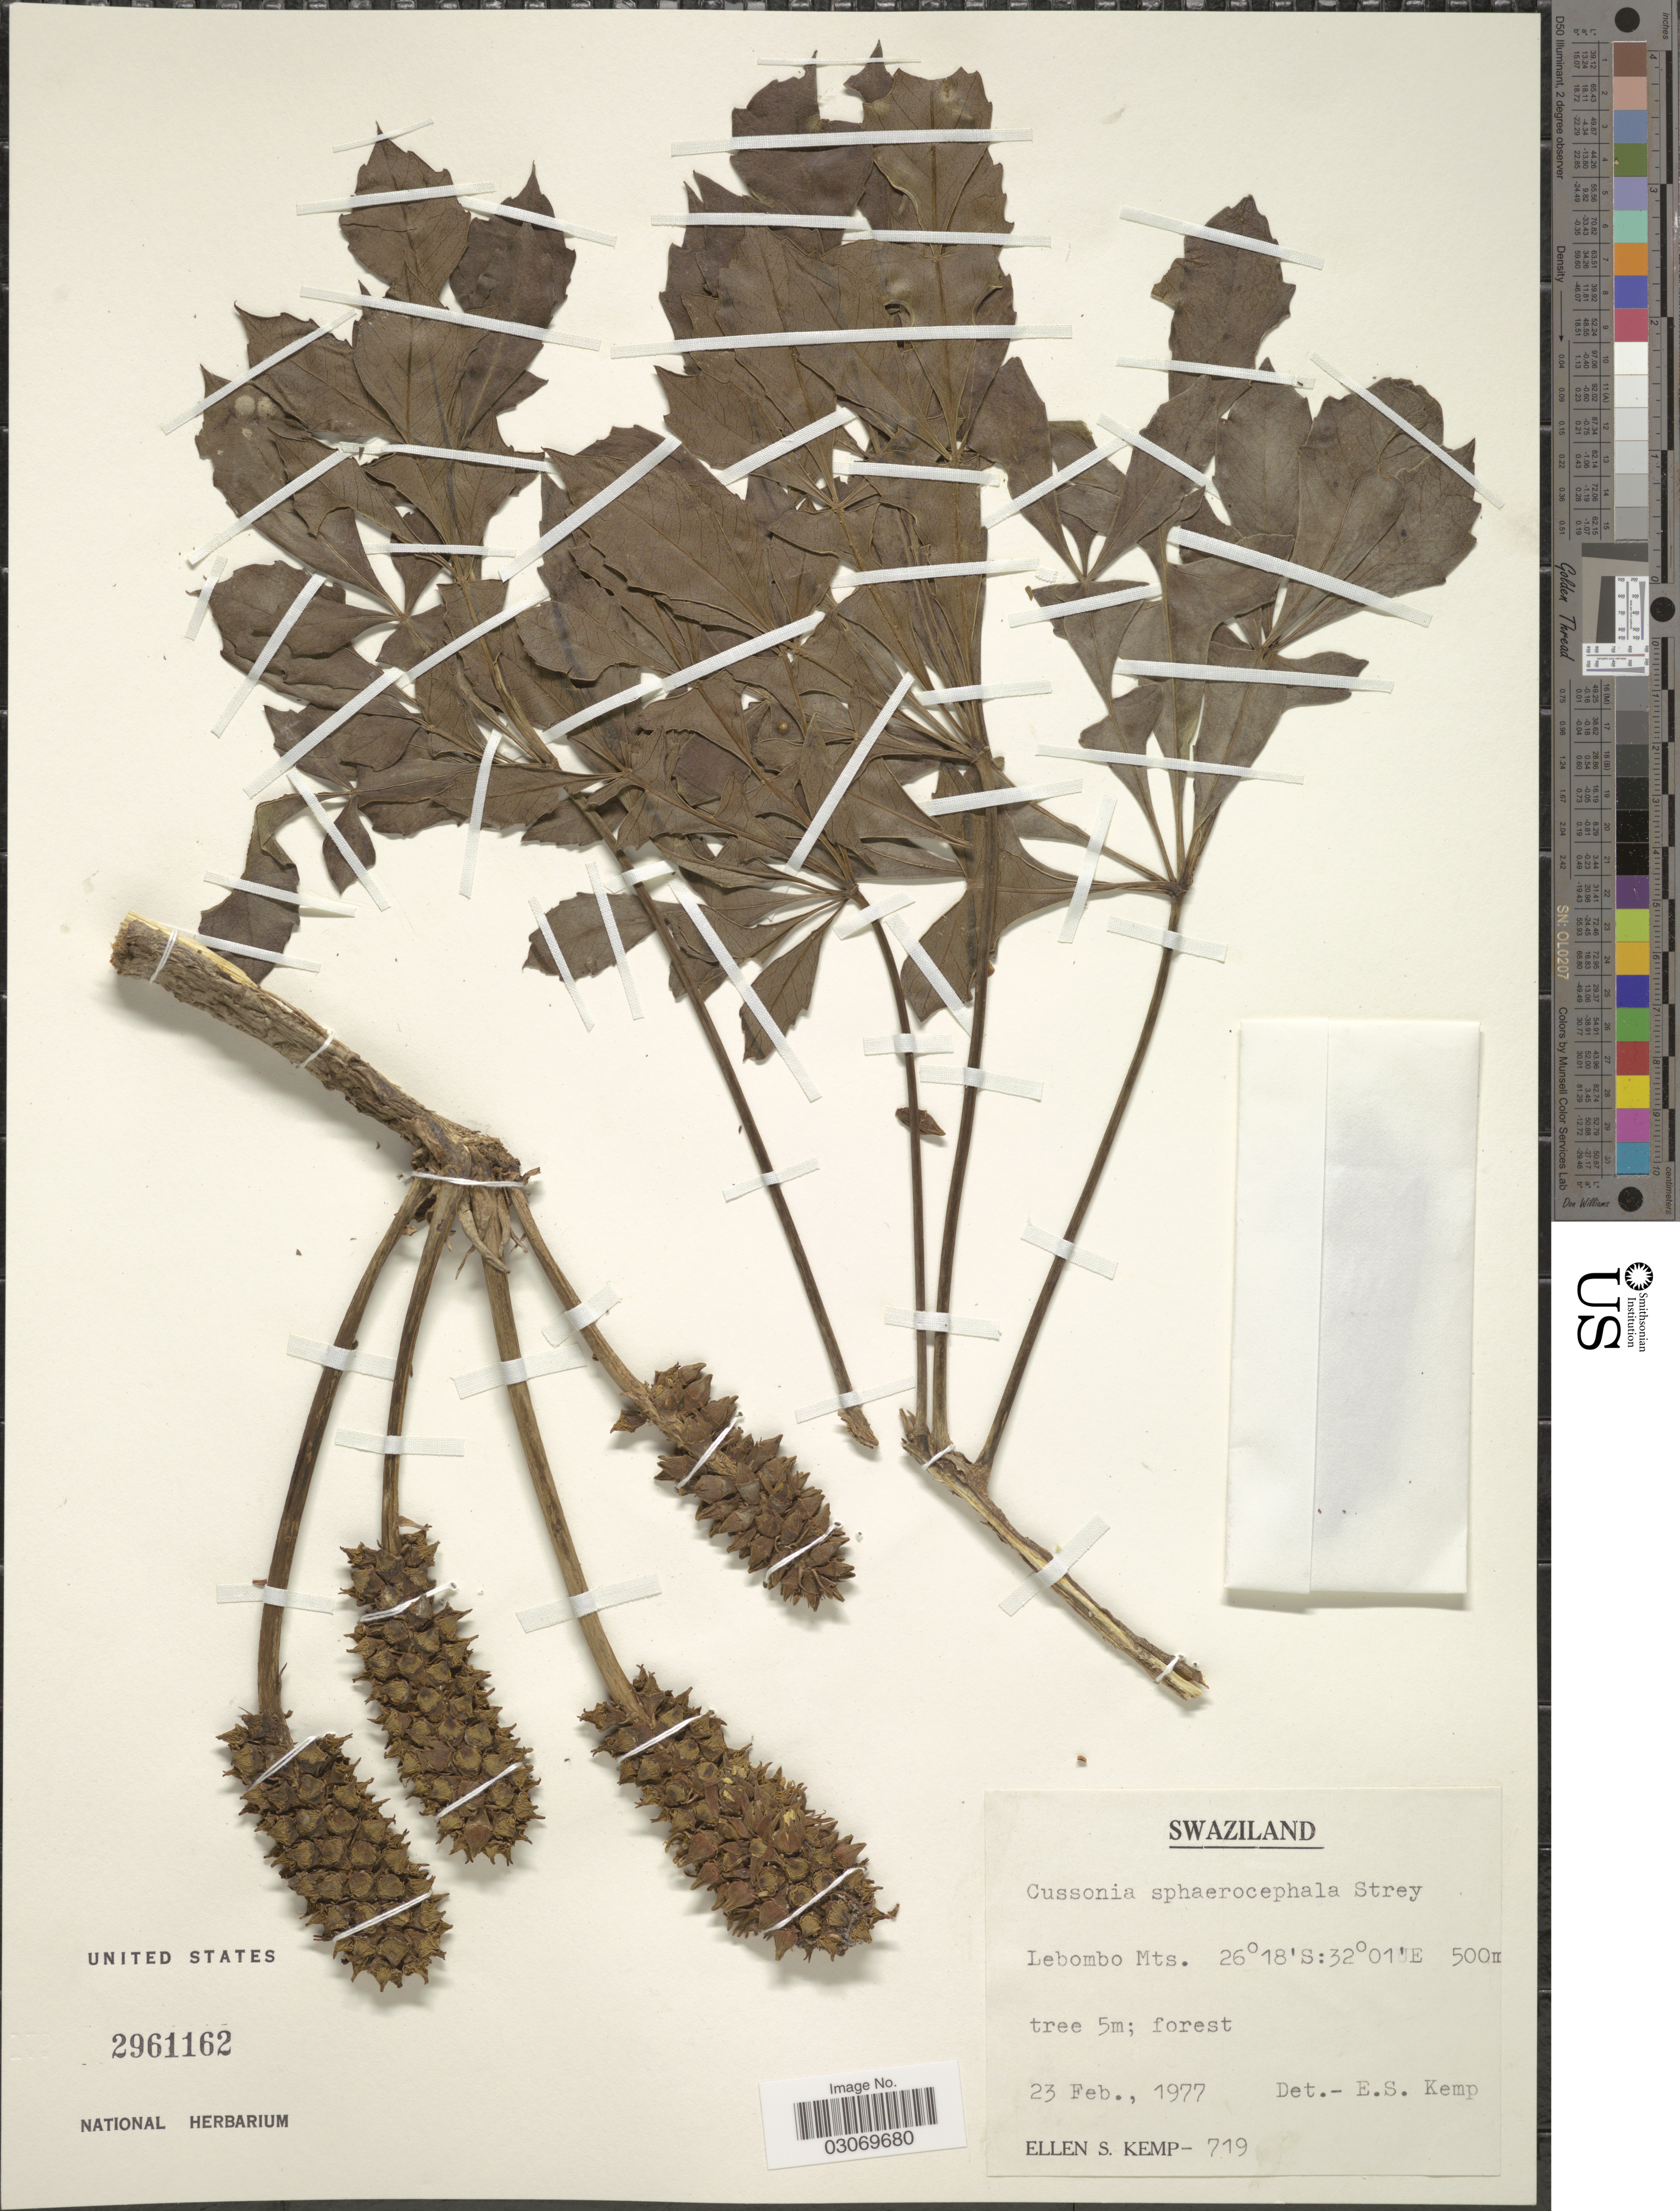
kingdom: Plantae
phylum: Tracheophyta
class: Magnoliopsida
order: Apiales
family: Araliaceae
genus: Cussonia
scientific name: Cussonia sphaerocephala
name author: Strey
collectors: E. S. Kemp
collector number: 719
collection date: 1977-02-23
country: Eswatini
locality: Lebombo Mts.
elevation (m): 500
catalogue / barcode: US 2961162